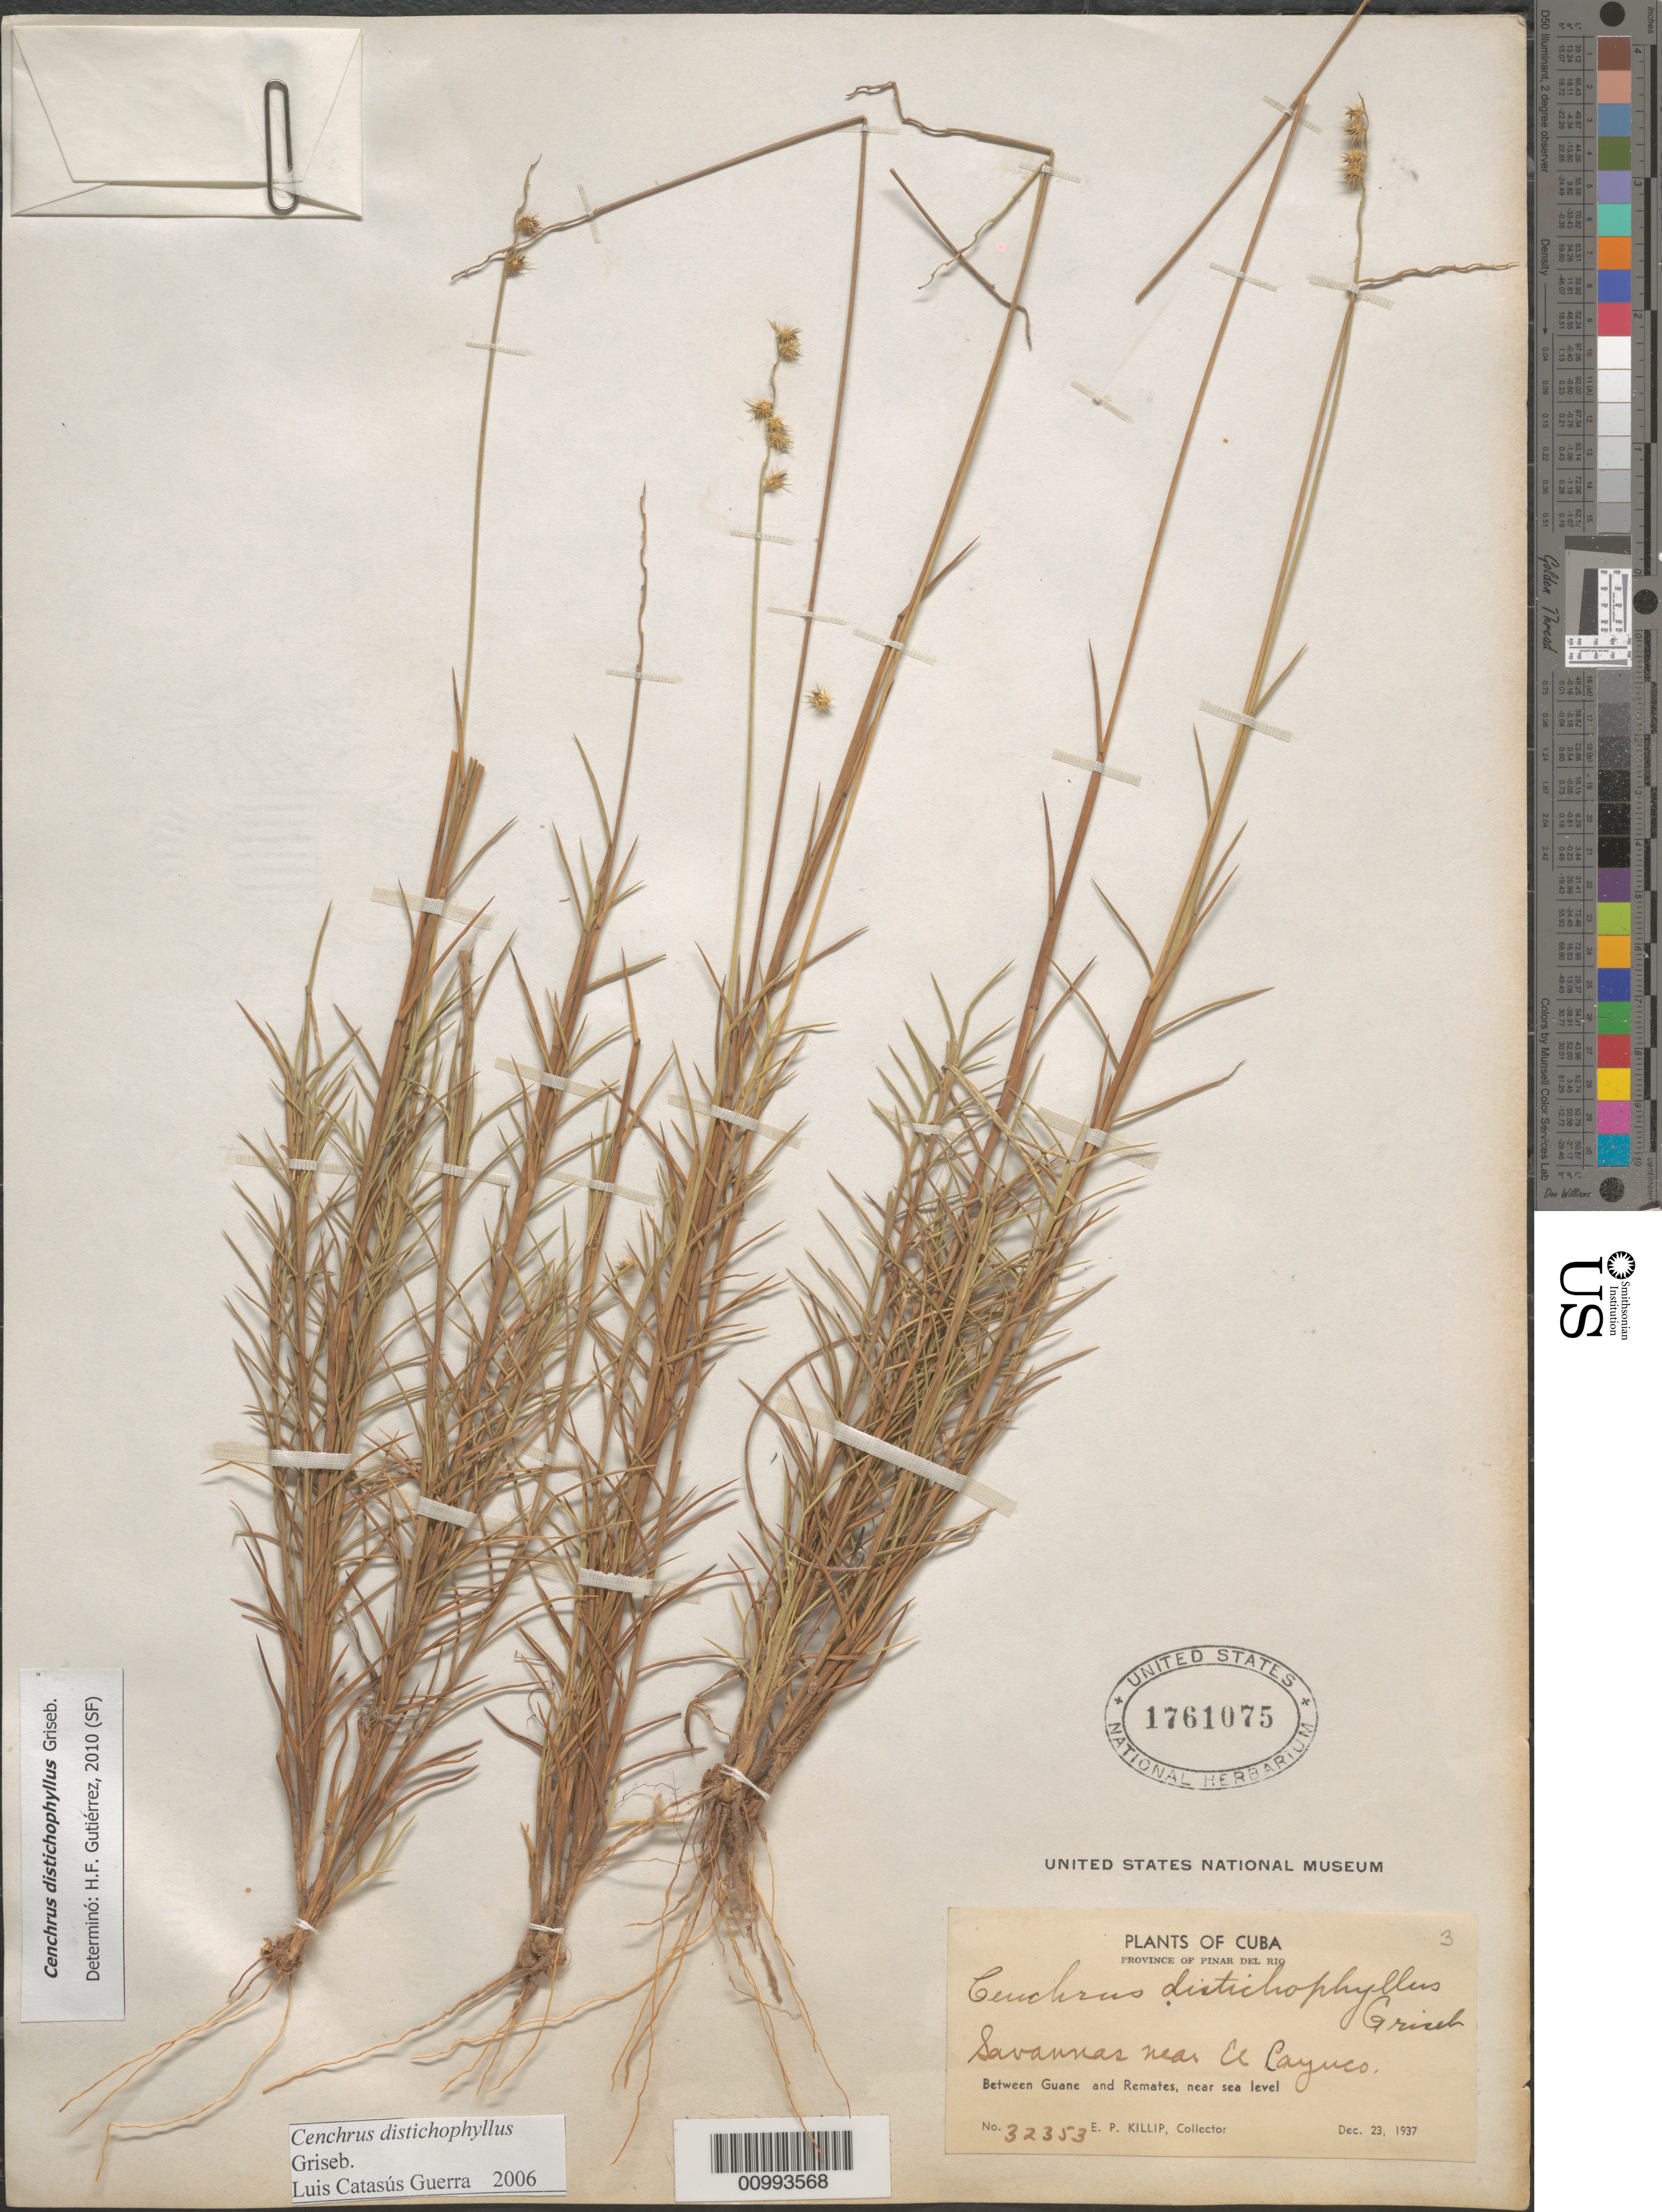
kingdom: Plantae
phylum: Tracheophyta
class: Liliopsida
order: Poales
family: Poaceae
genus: Cenchrus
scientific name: Cenchrus distichophyllus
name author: Griseb.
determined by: Gutiérrez, H. F.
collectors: E. P. Killip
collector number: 32353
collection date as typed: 23 Dec 1937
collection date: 1937-12-23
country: Cuba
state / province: Pinar del Rio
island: Cuba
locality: near El Cayuco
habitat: Savannas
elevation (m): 0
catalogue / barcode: US 1761075